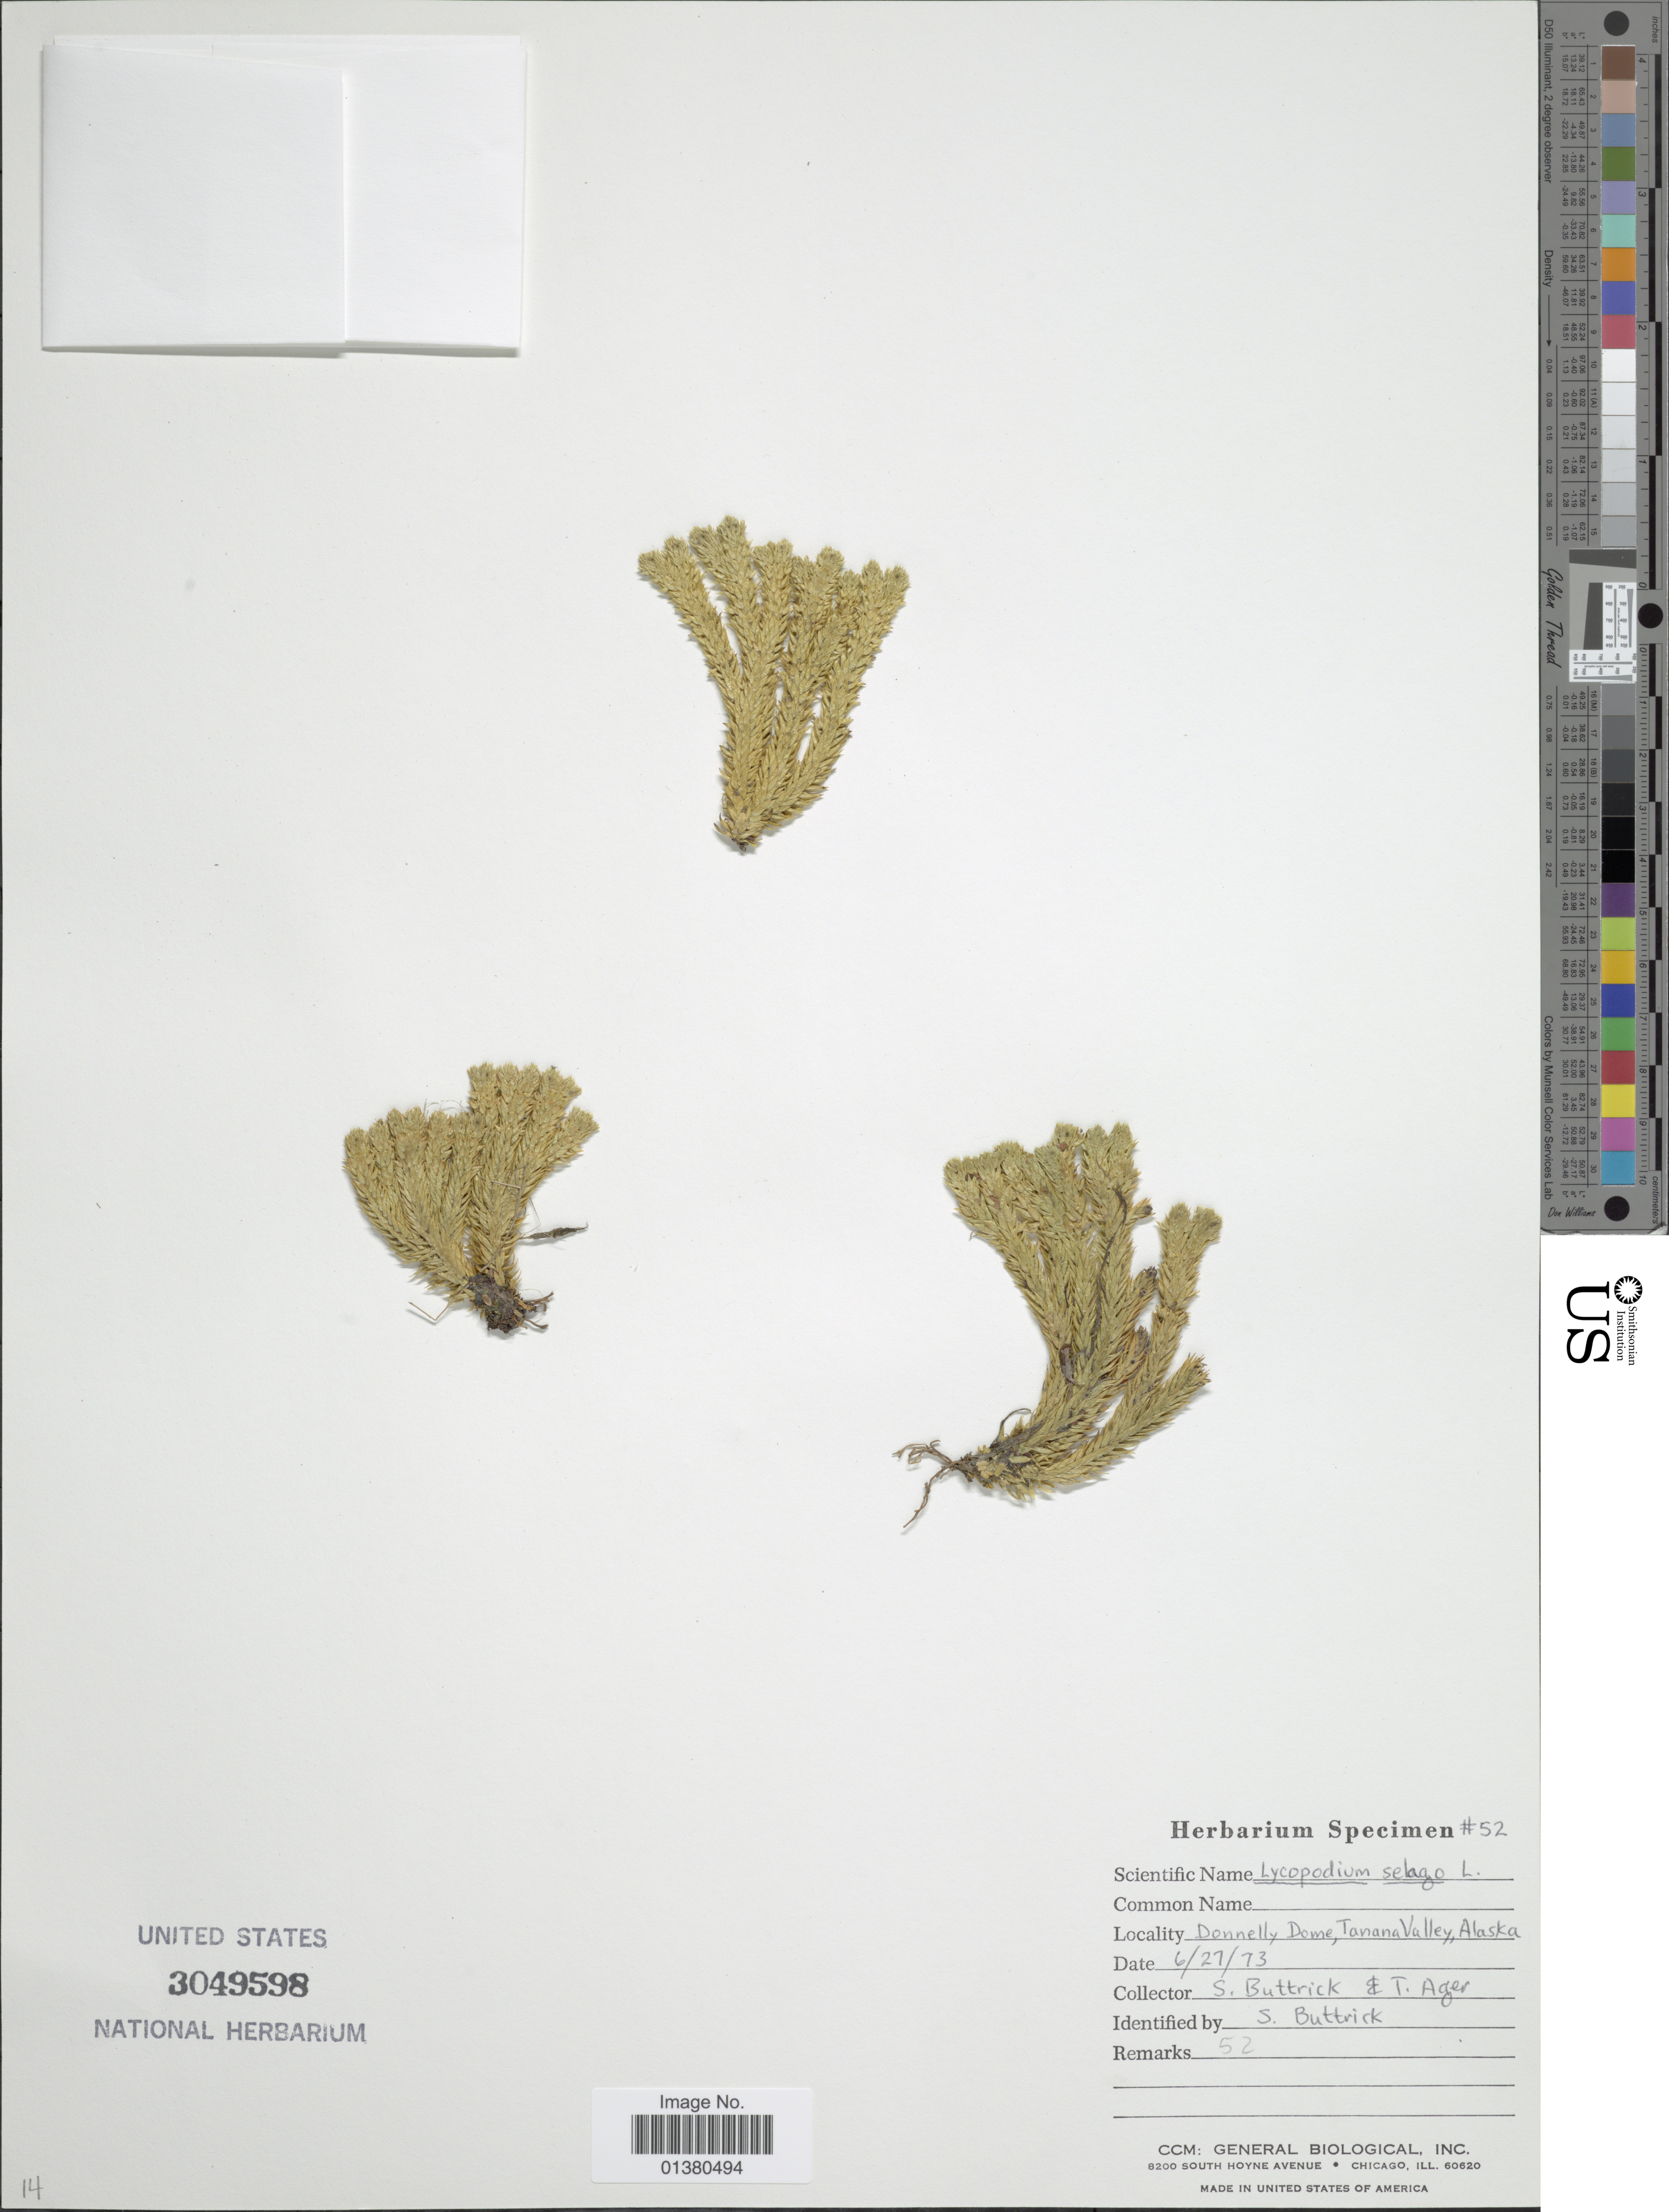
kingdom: Plantae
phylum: Tracheophyta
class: Lycopodiopsida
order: Lycopodiales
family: Lycopodiaceae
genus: Huperzia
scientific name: Huperzia selago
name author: (L.) Bernh. ex Schrank & Mart.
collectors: S. Buttrick & T. Ager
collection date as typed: Transcribed d/m/y: 27/6/73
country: United States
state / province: Alaska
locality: Donnelly Dome, Tanana Valley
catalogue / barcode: US 3049598